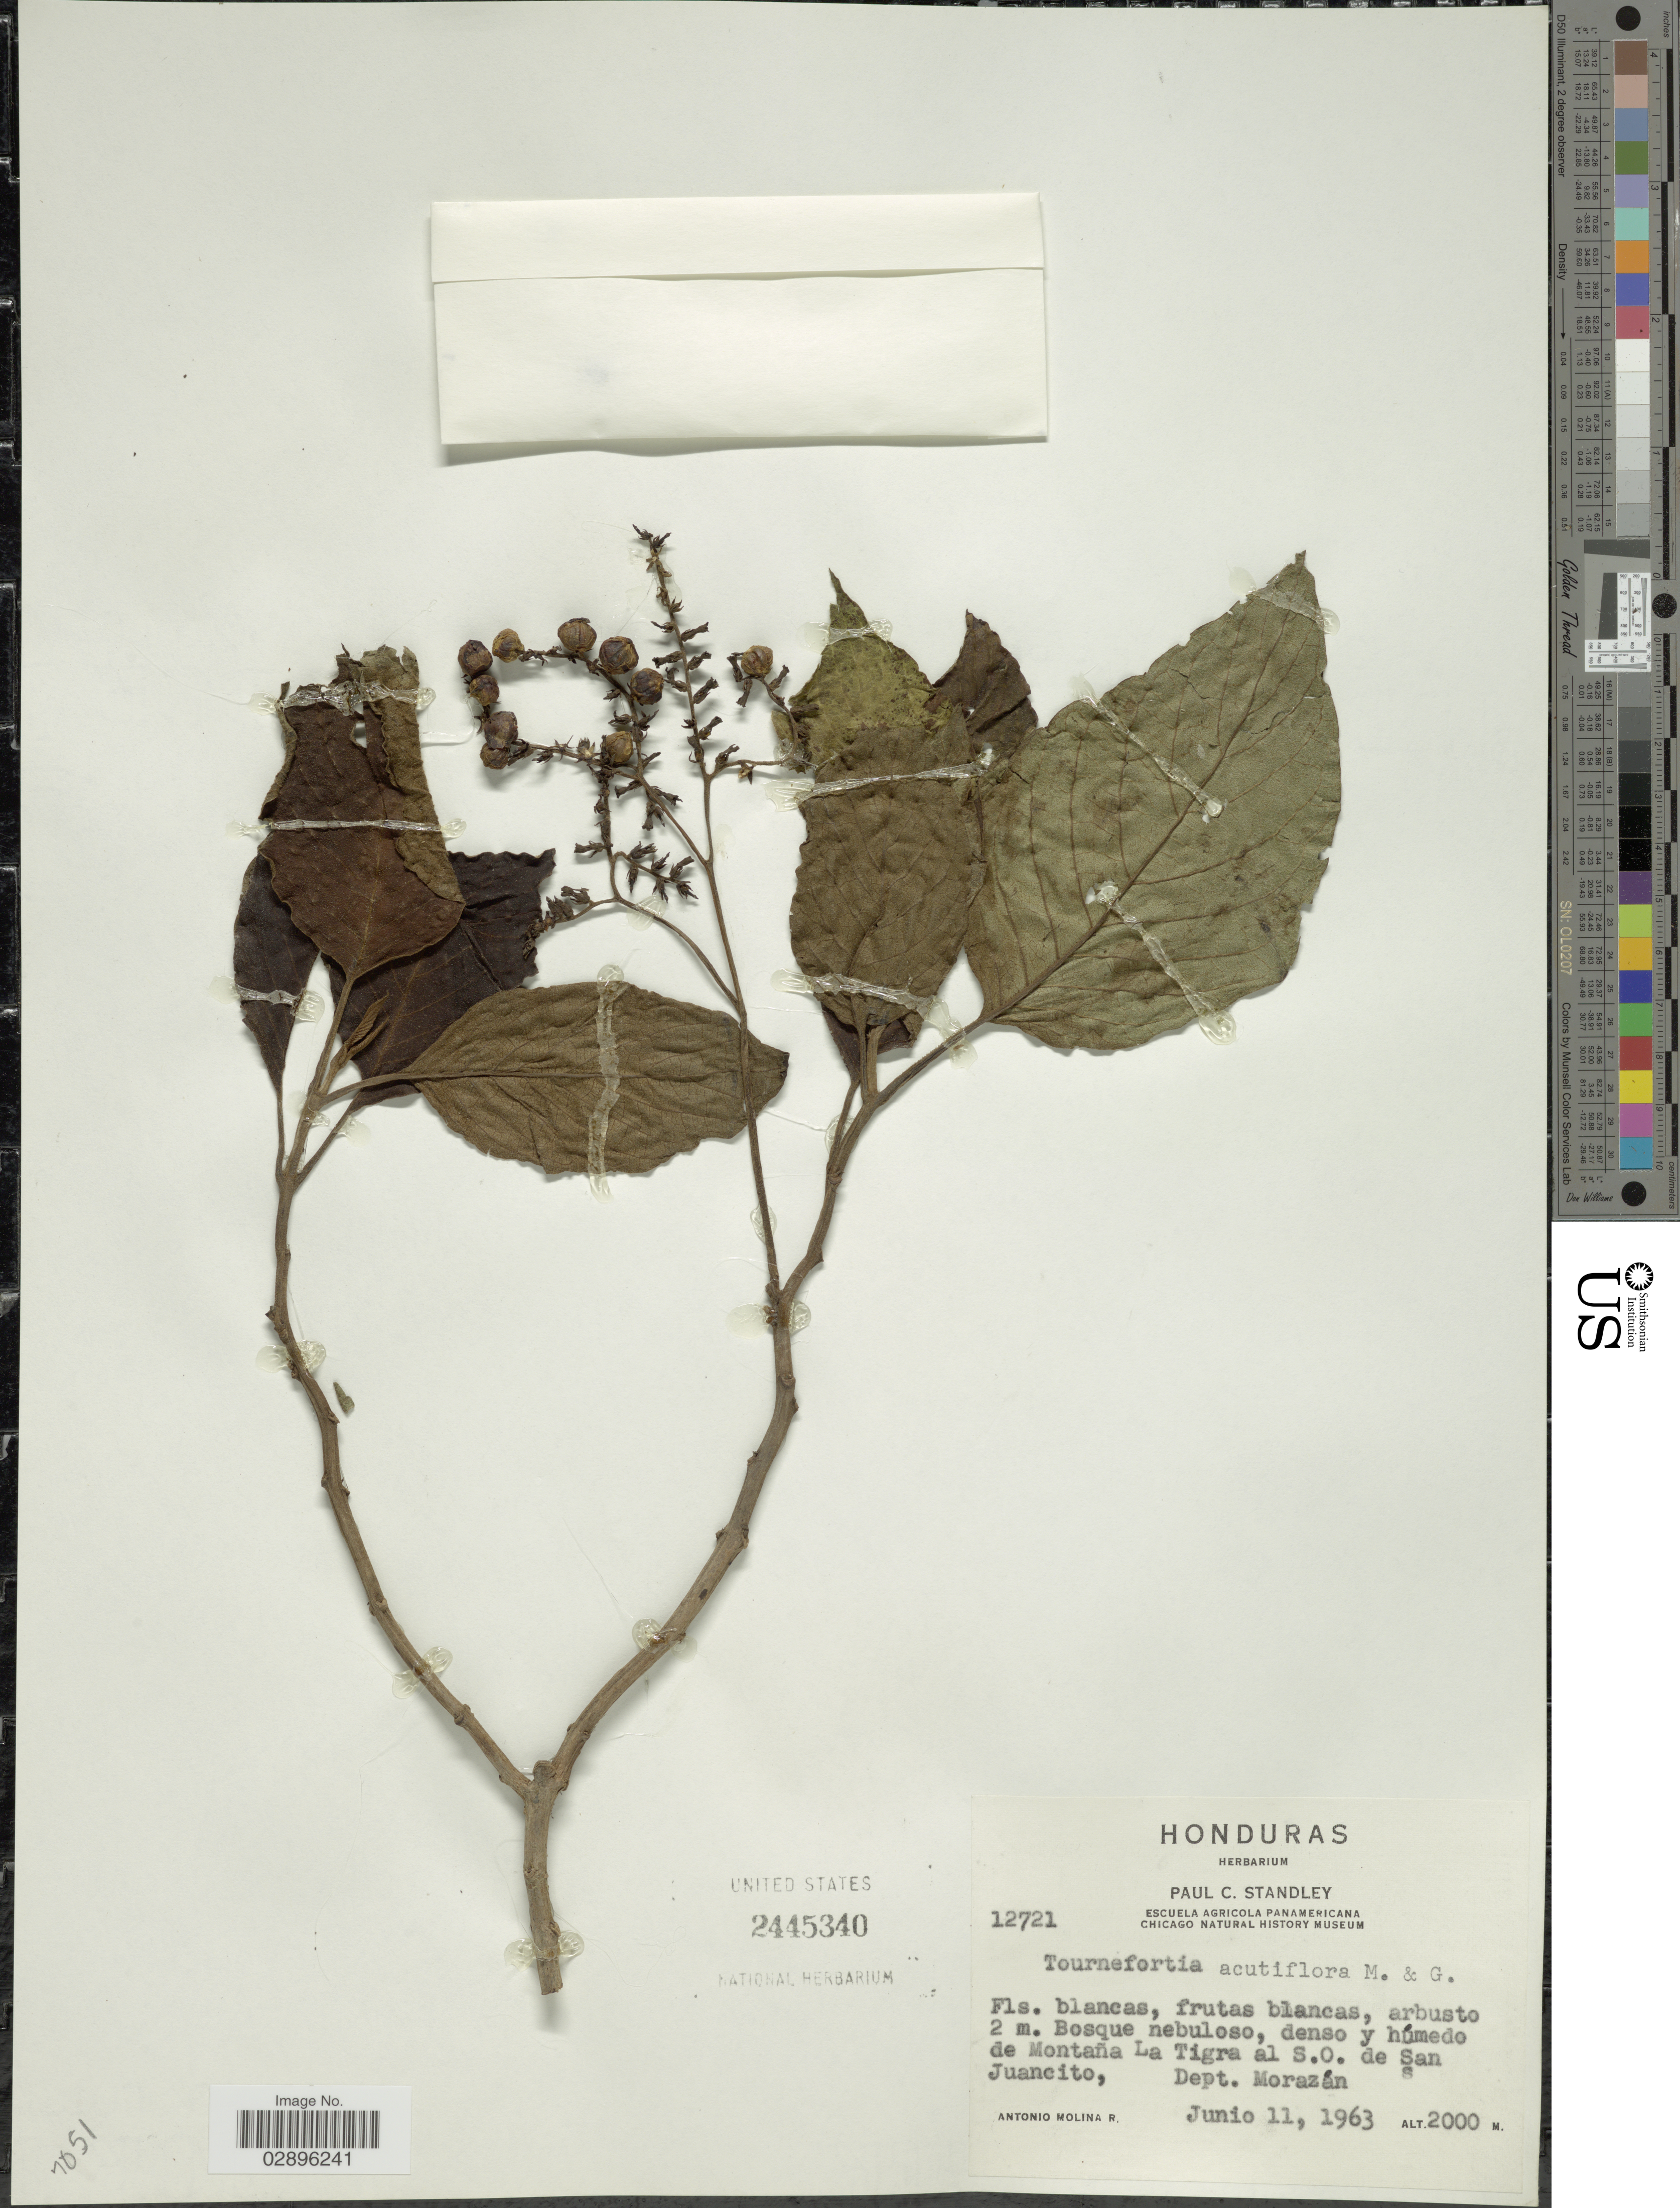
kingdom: Plantae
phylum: Tracheophyta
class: Magnoliopsida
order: Boraginales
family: Heliotropiaceae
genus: Tournefortia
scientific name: Tournefortia angustiflora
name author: Ruiz & Pav.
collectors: A. Molina R.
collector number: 12721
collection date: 1963-06-11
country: Honduras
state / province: Fco. Morazán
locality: Denso y húmedo de Montaña La Tigra al S.O. de San Juancito, Dept. Morazán.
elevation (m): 2000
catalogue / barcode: US 2445340